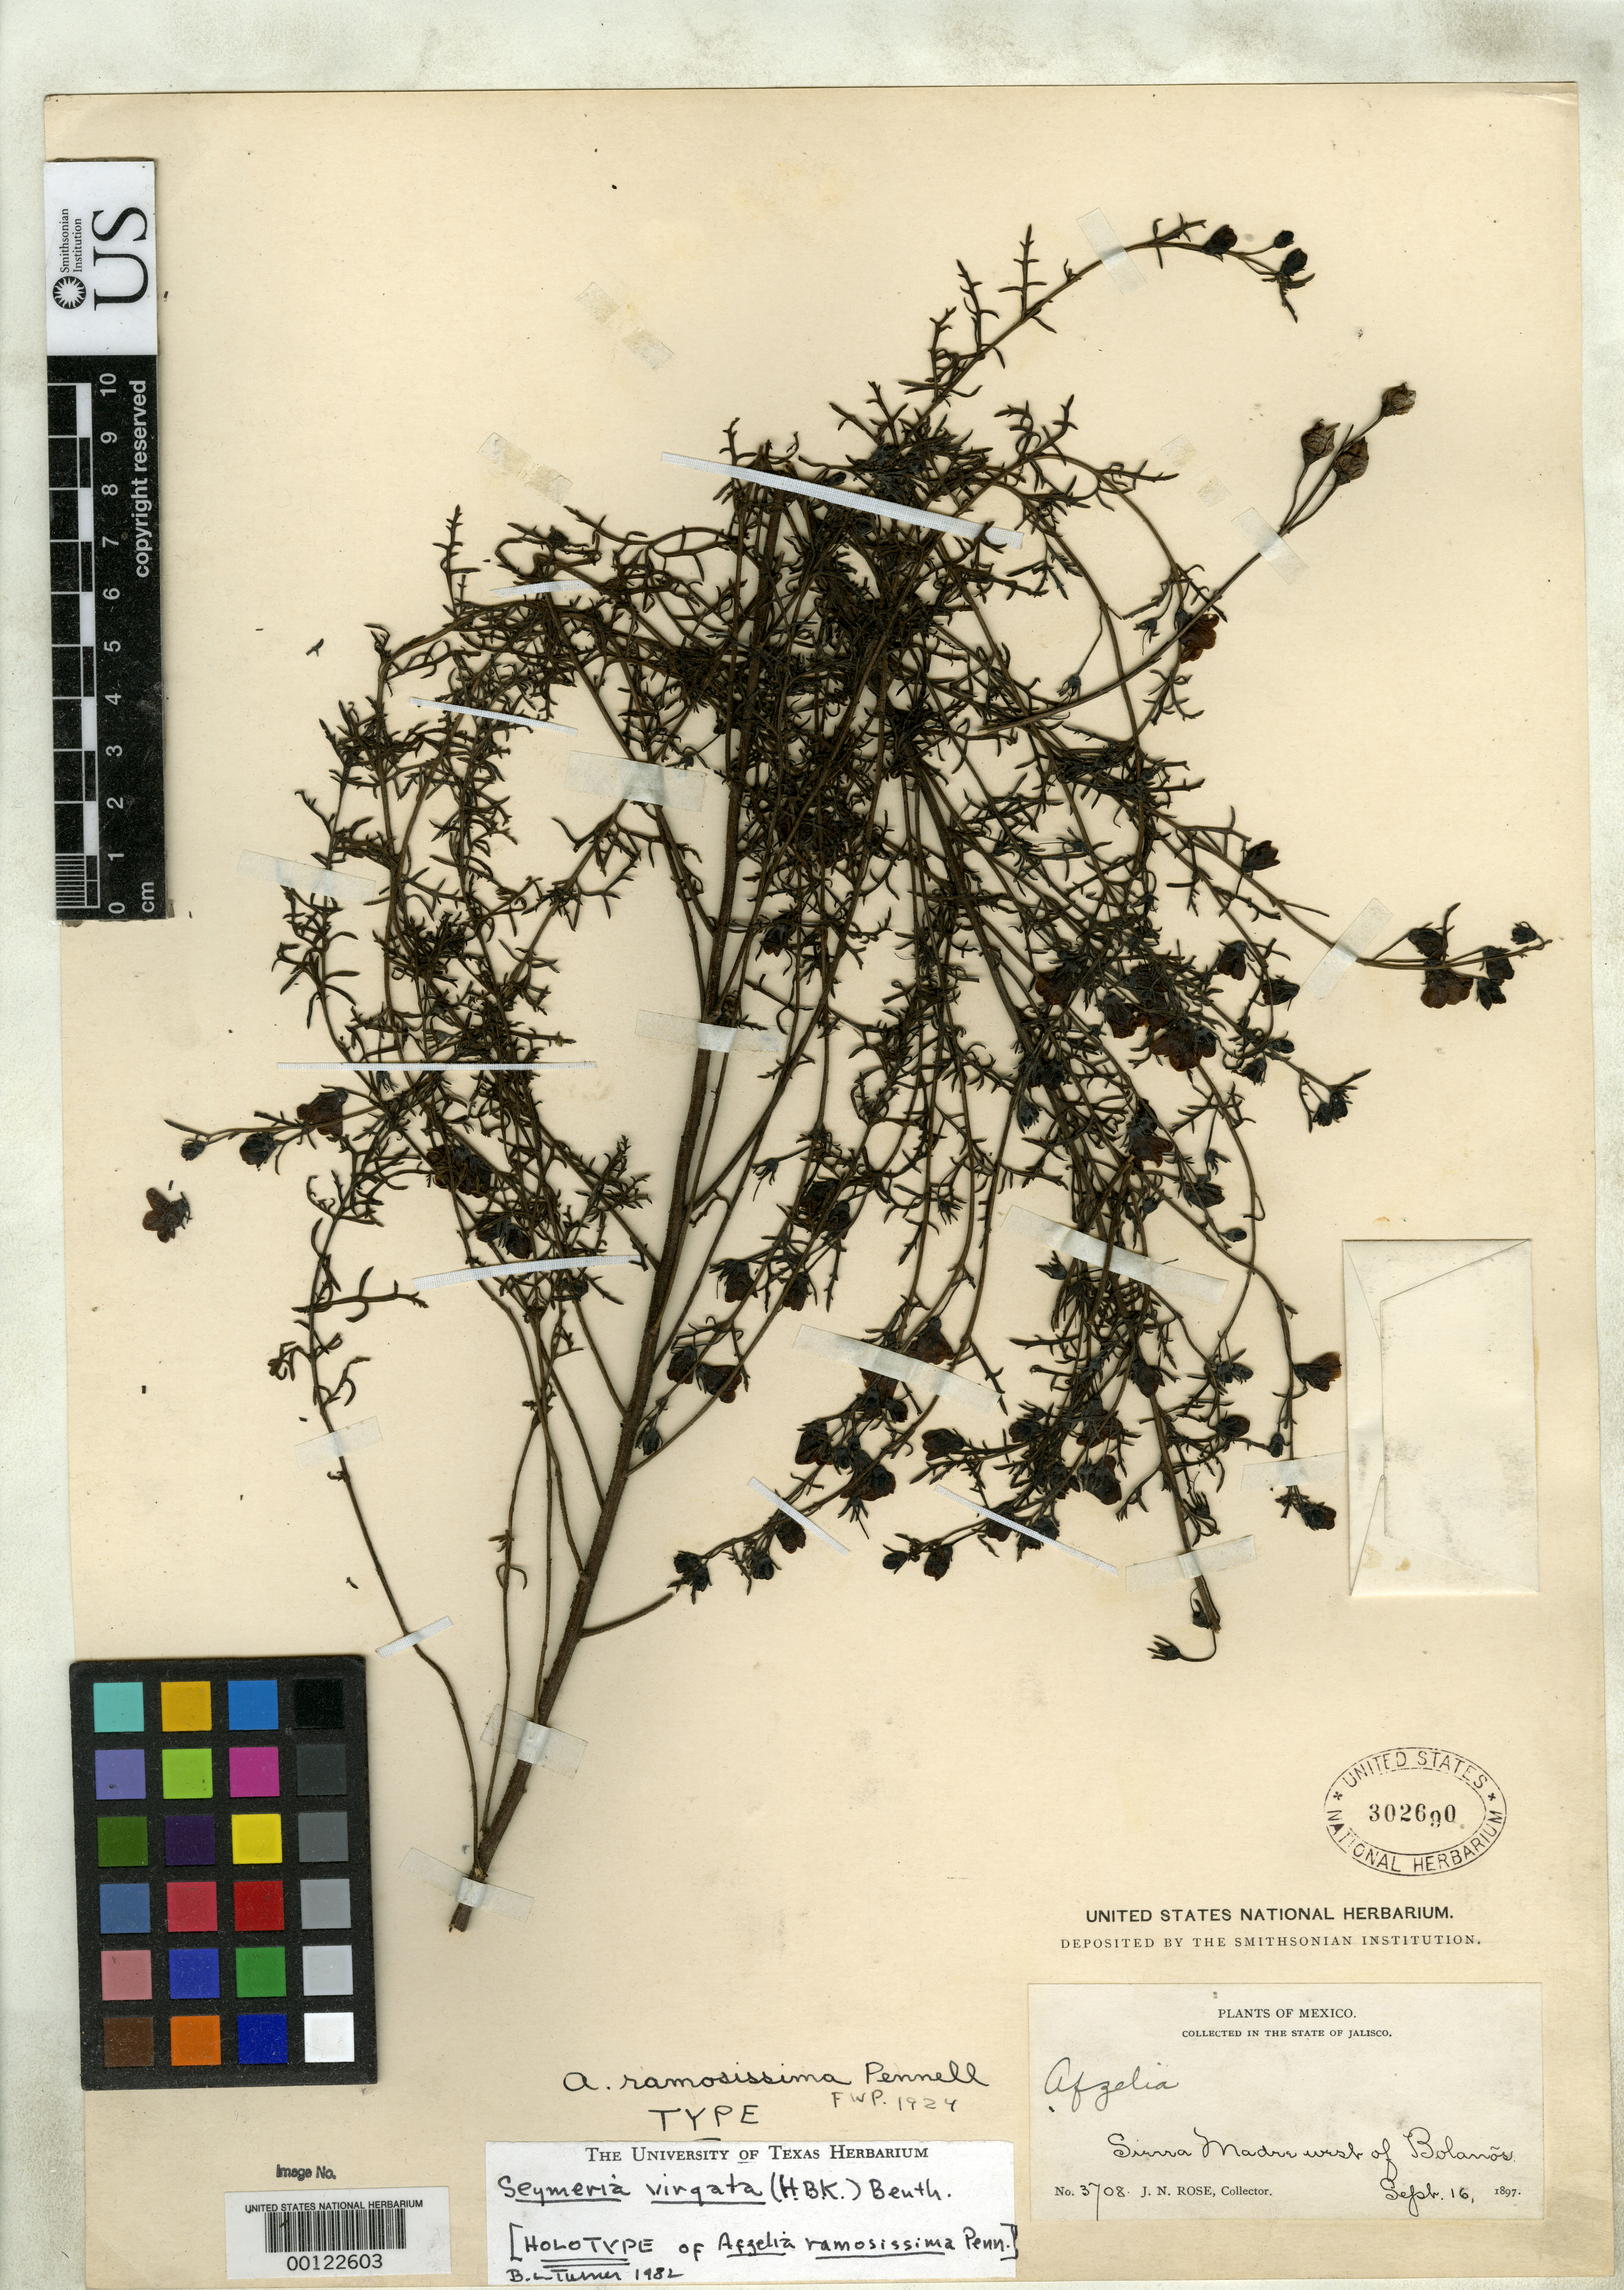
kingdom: Plantae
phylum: Tracheophyta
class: Magnoliopsida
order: Lamiales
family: Orobanchaceae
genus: Afzelia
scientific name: Afzelia ramosissima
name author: Pennell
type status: Holotype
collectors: J. N. Rose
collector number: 3708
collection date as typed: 16 Sep 1897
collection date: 1897-09-16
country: Mexico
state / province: Jalisco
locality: Bolanos.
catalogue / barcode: US 302690